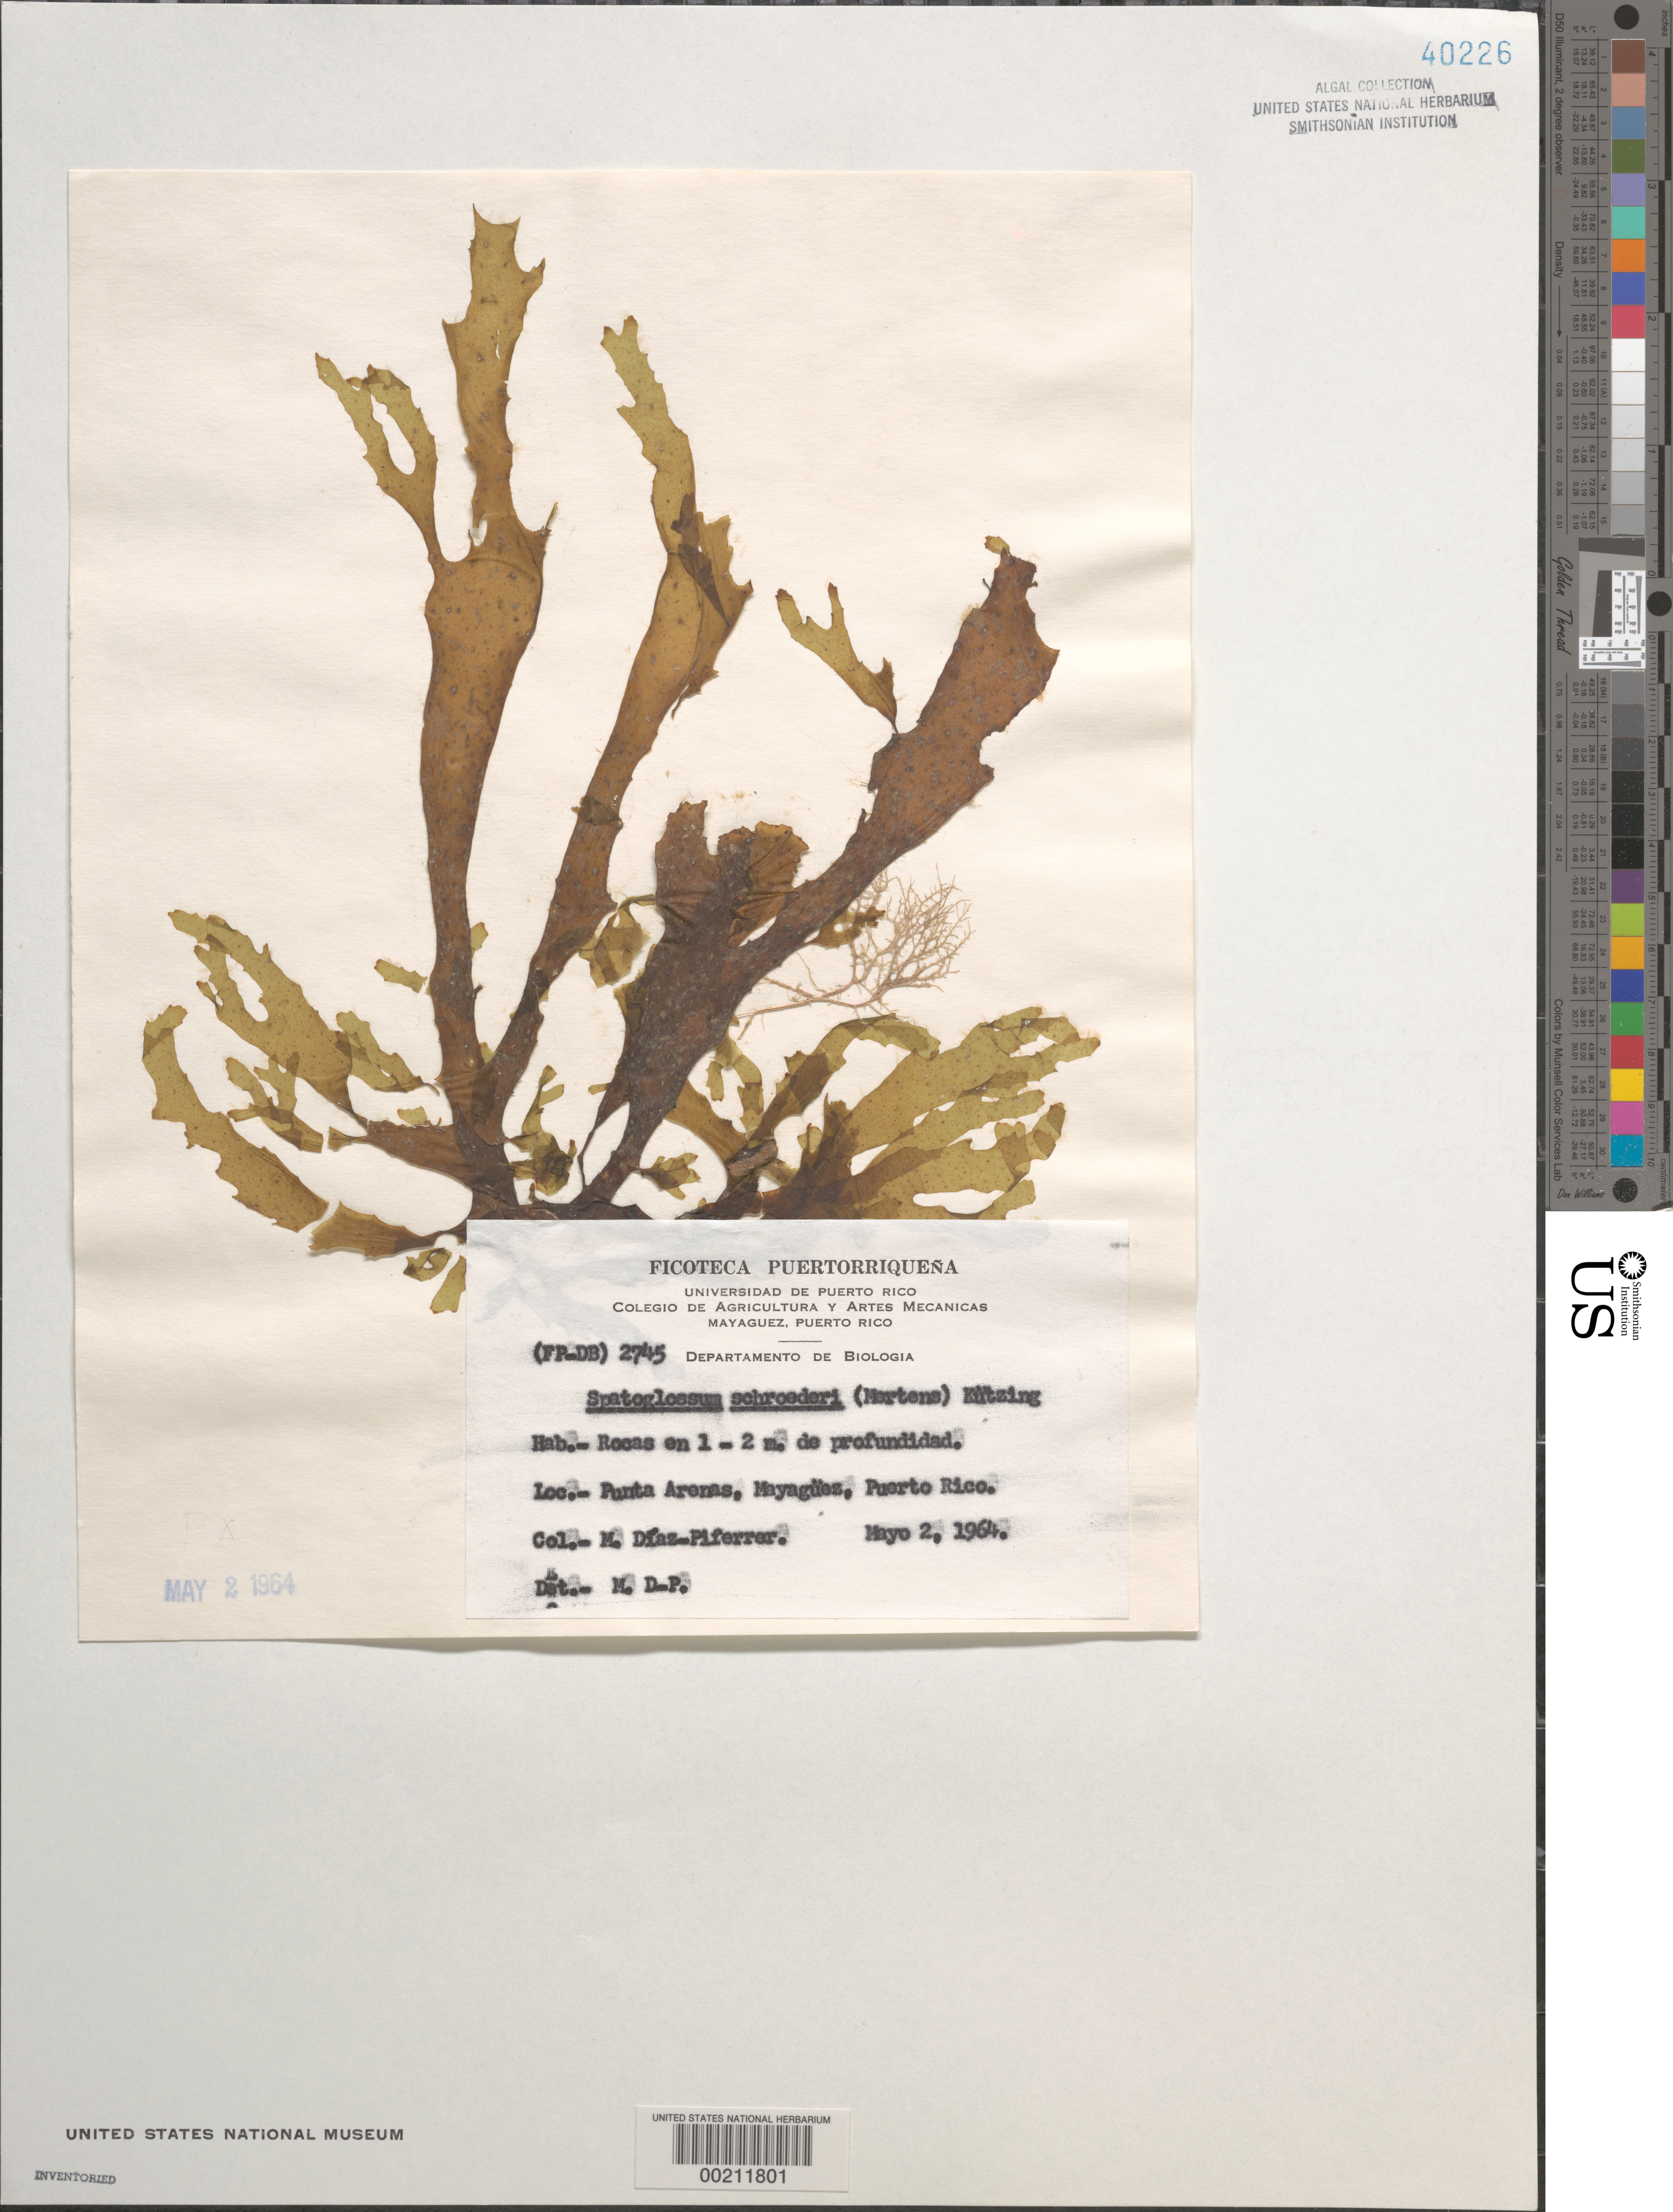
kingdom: Chromista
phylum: Ochrophyta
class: Phaeophyceae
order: Dictyotales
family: Dictyotaceae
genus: Spatoglossum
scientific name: Spatoglossum schroederi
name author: (C. Agardh) Kütz.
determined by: Diaz-Piferrer, M.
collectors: M. Diaz-Piferrer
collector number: (FP-DB) 2745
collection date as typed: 02 May 1964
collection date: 1964-05-02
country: Puerto Rico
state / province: Mayaguez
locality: Punta Arenas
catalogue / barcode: US 40226